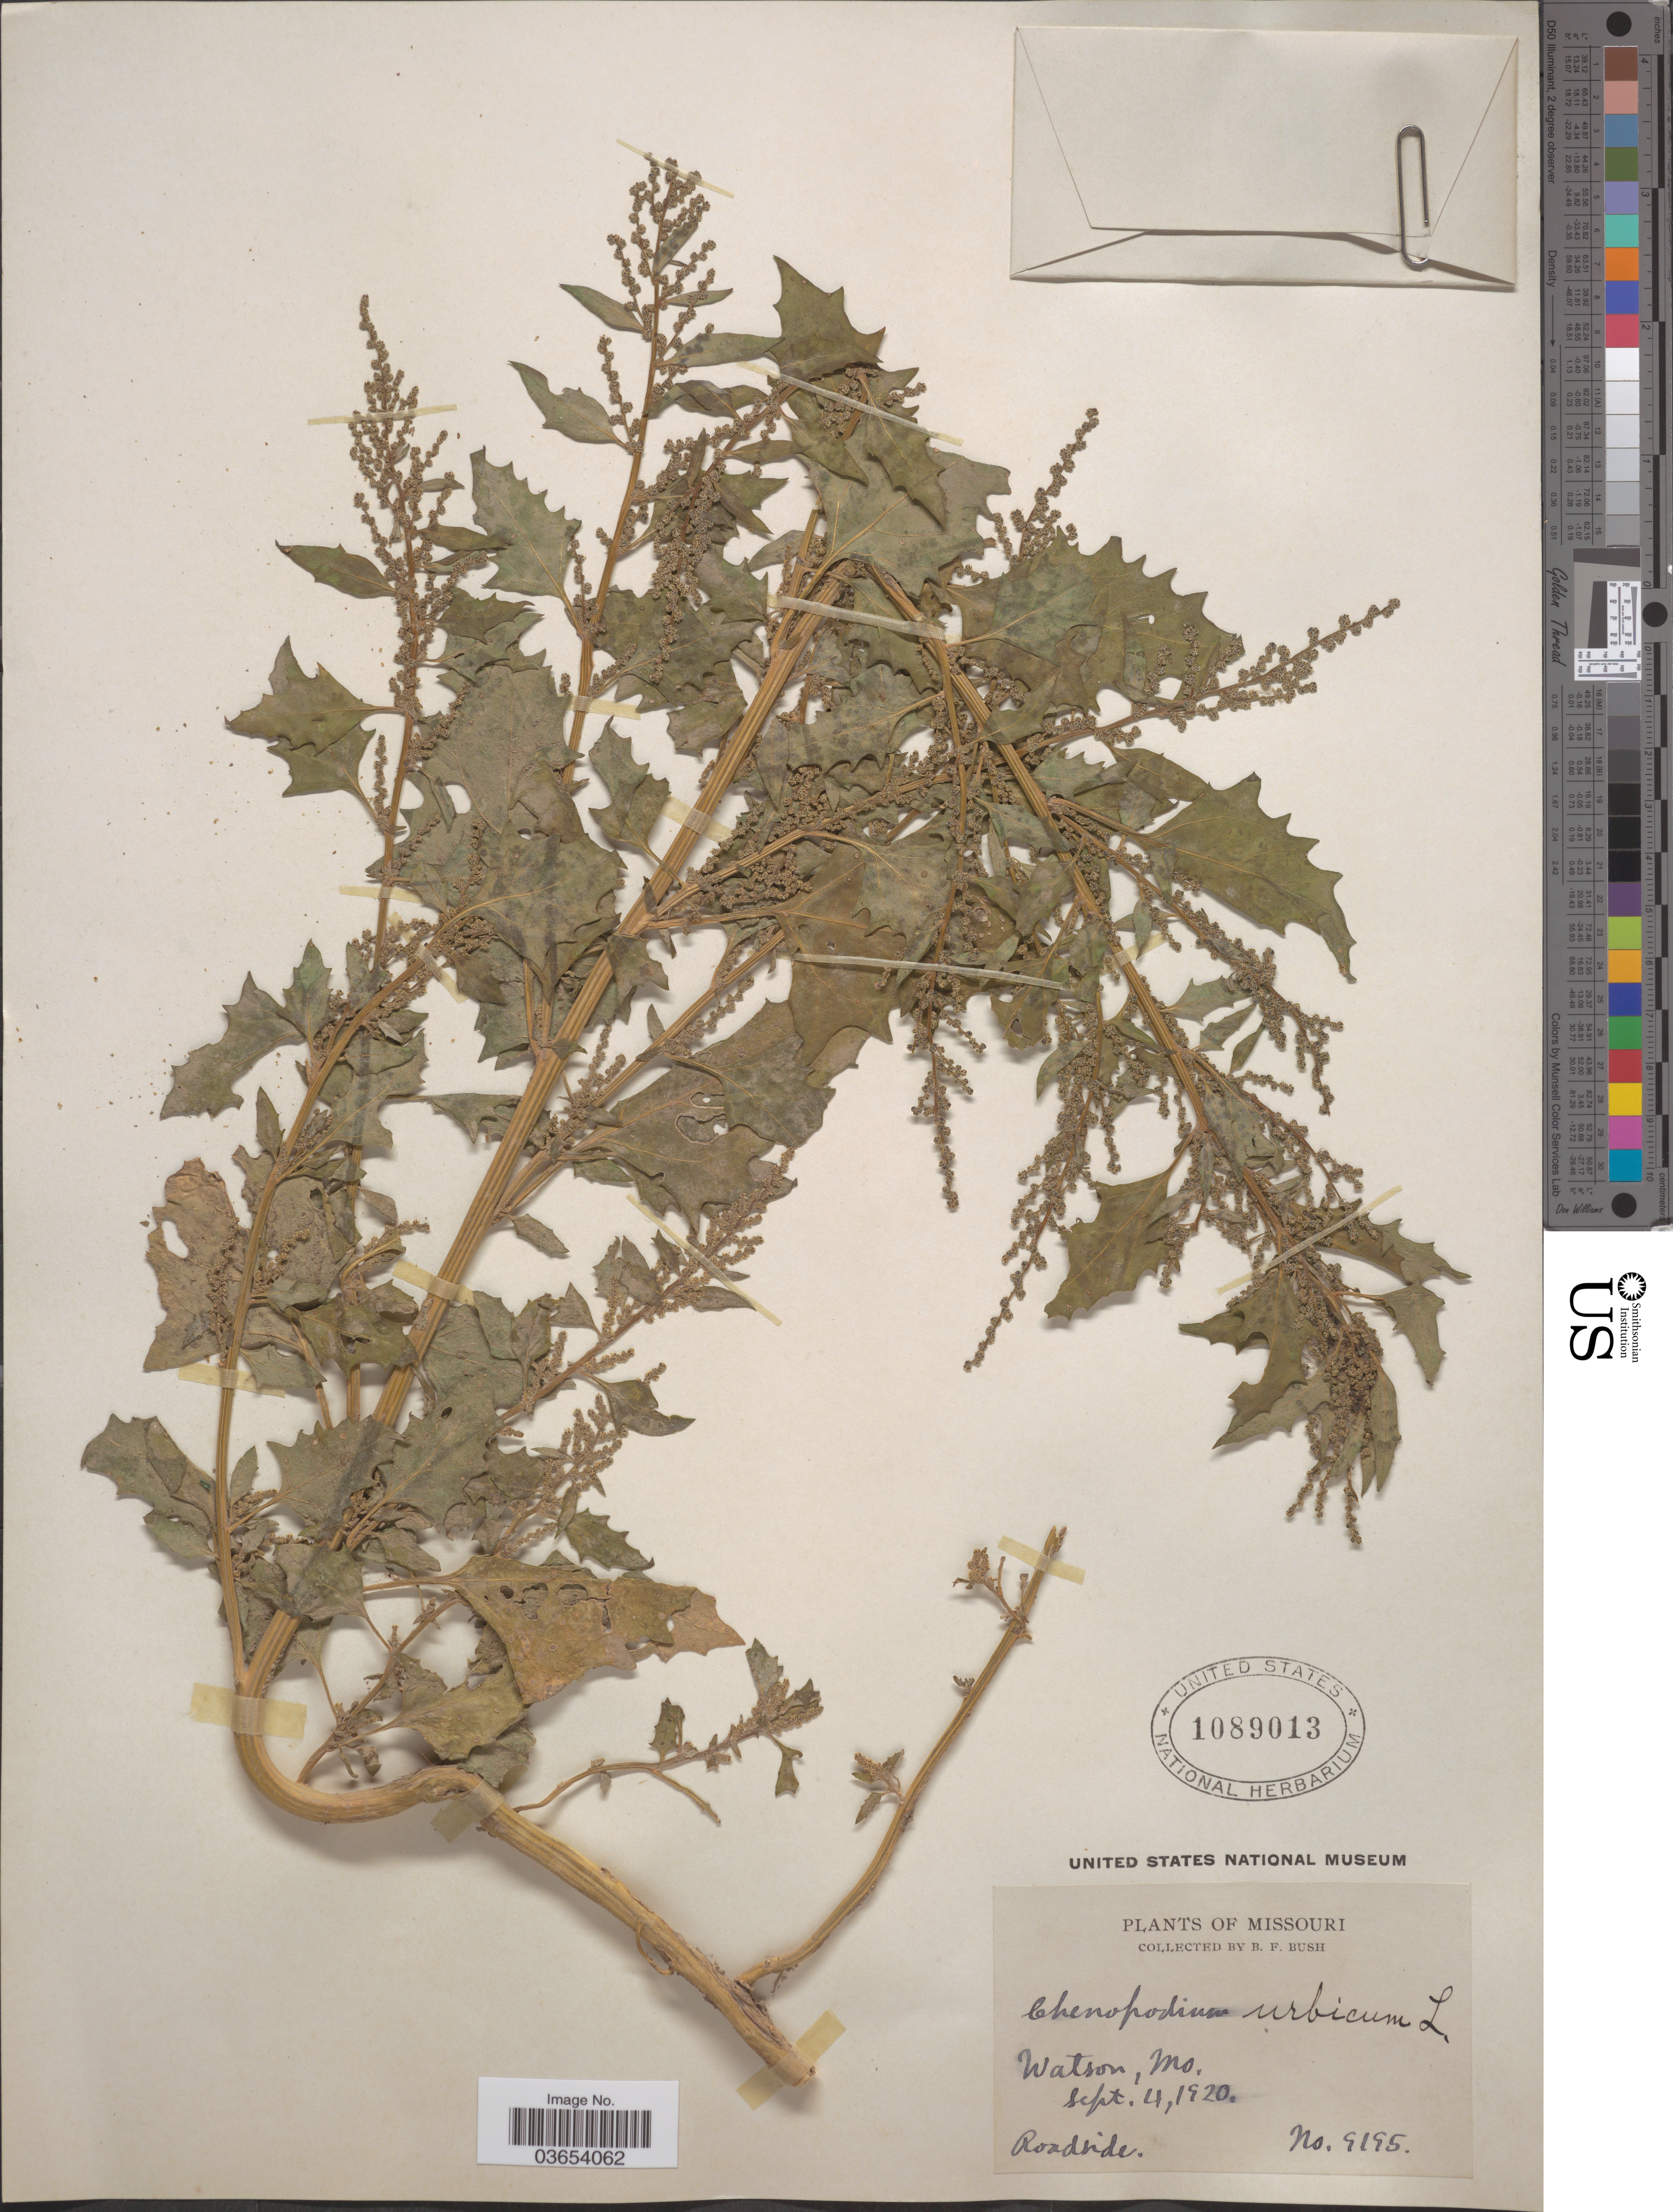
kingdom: Plantae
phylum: Tracheophyta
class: Magnoliopsida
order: Caryophyllales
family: Amaranthaceae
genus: Chenopodium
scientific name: Chenopodium urbicum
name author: L.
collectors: B. F. Bush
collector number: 9195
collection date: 1920-09-04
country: United States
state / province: Missouri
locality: Watson.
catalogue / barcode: US 1089013